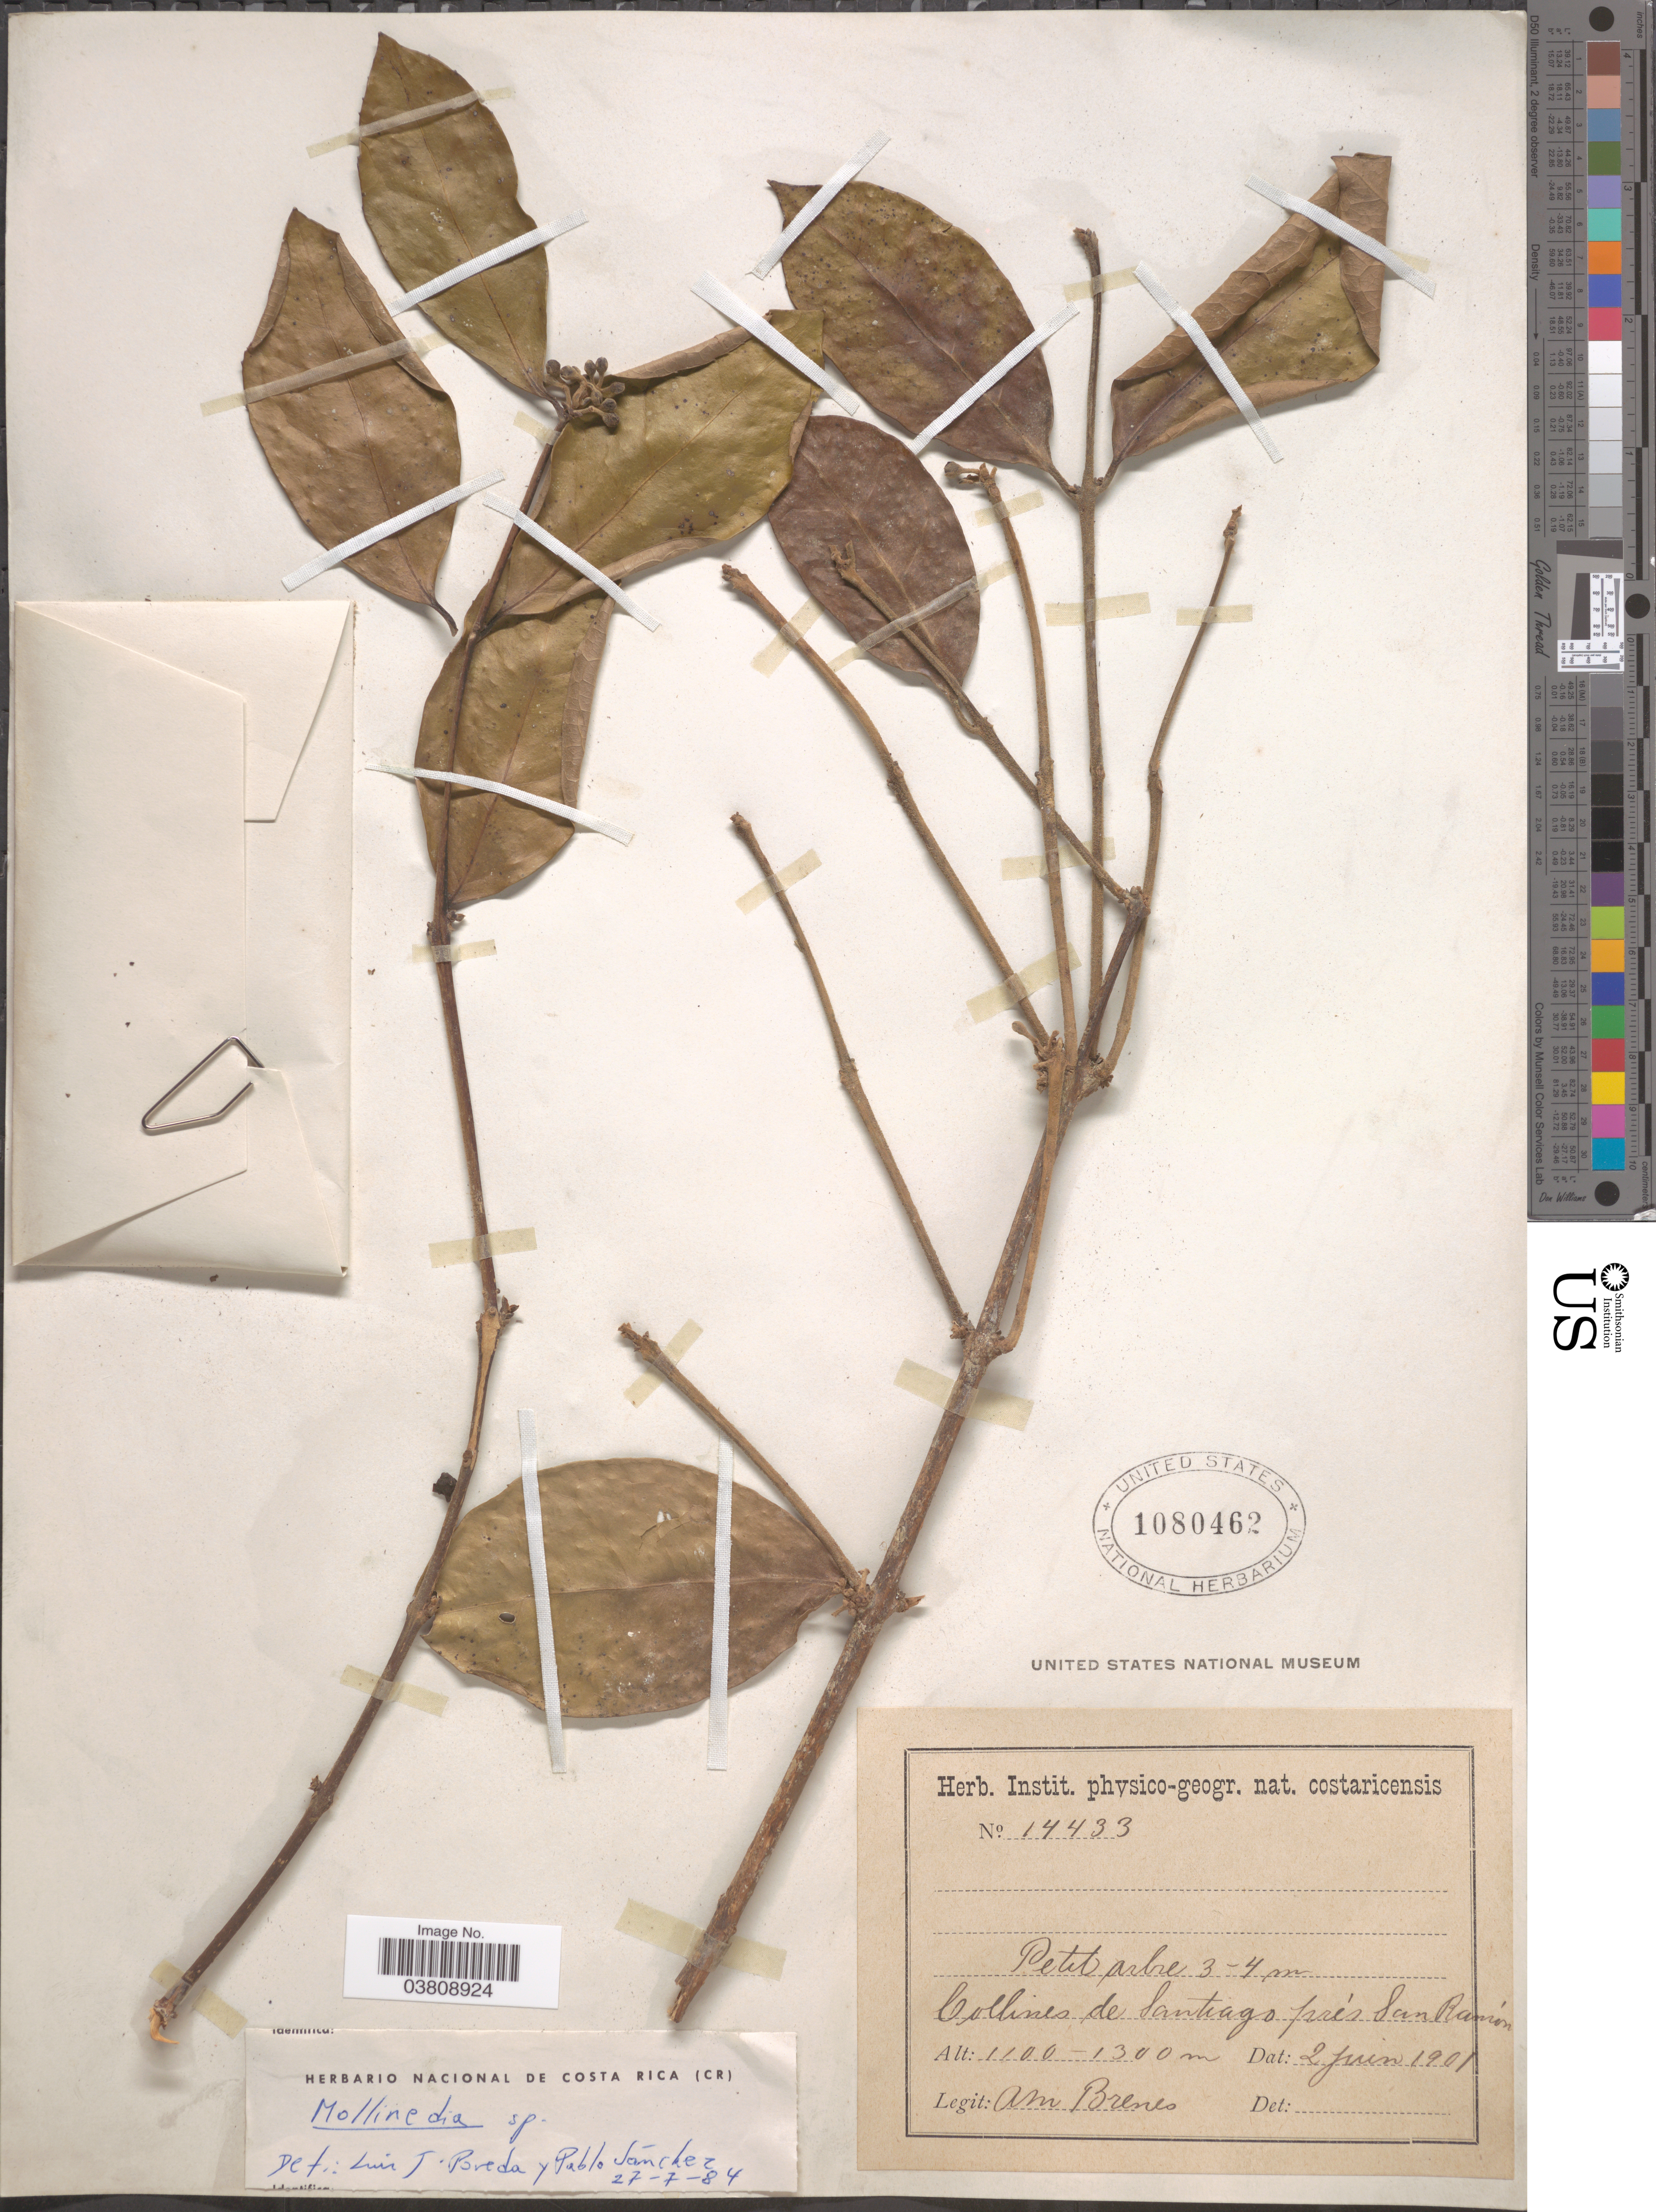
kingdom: Plantae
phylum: Tracheophyta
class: Magnoliopsida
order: Laurales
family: Monimiaceae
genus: Mollinedia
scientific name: Mollinedia sp.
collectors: A. Brenes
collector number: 14433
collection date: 1901-06-02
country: Costa Rica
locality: Collines de Santiago prés San Ramón.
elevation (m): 1100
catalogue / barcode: US 1080462